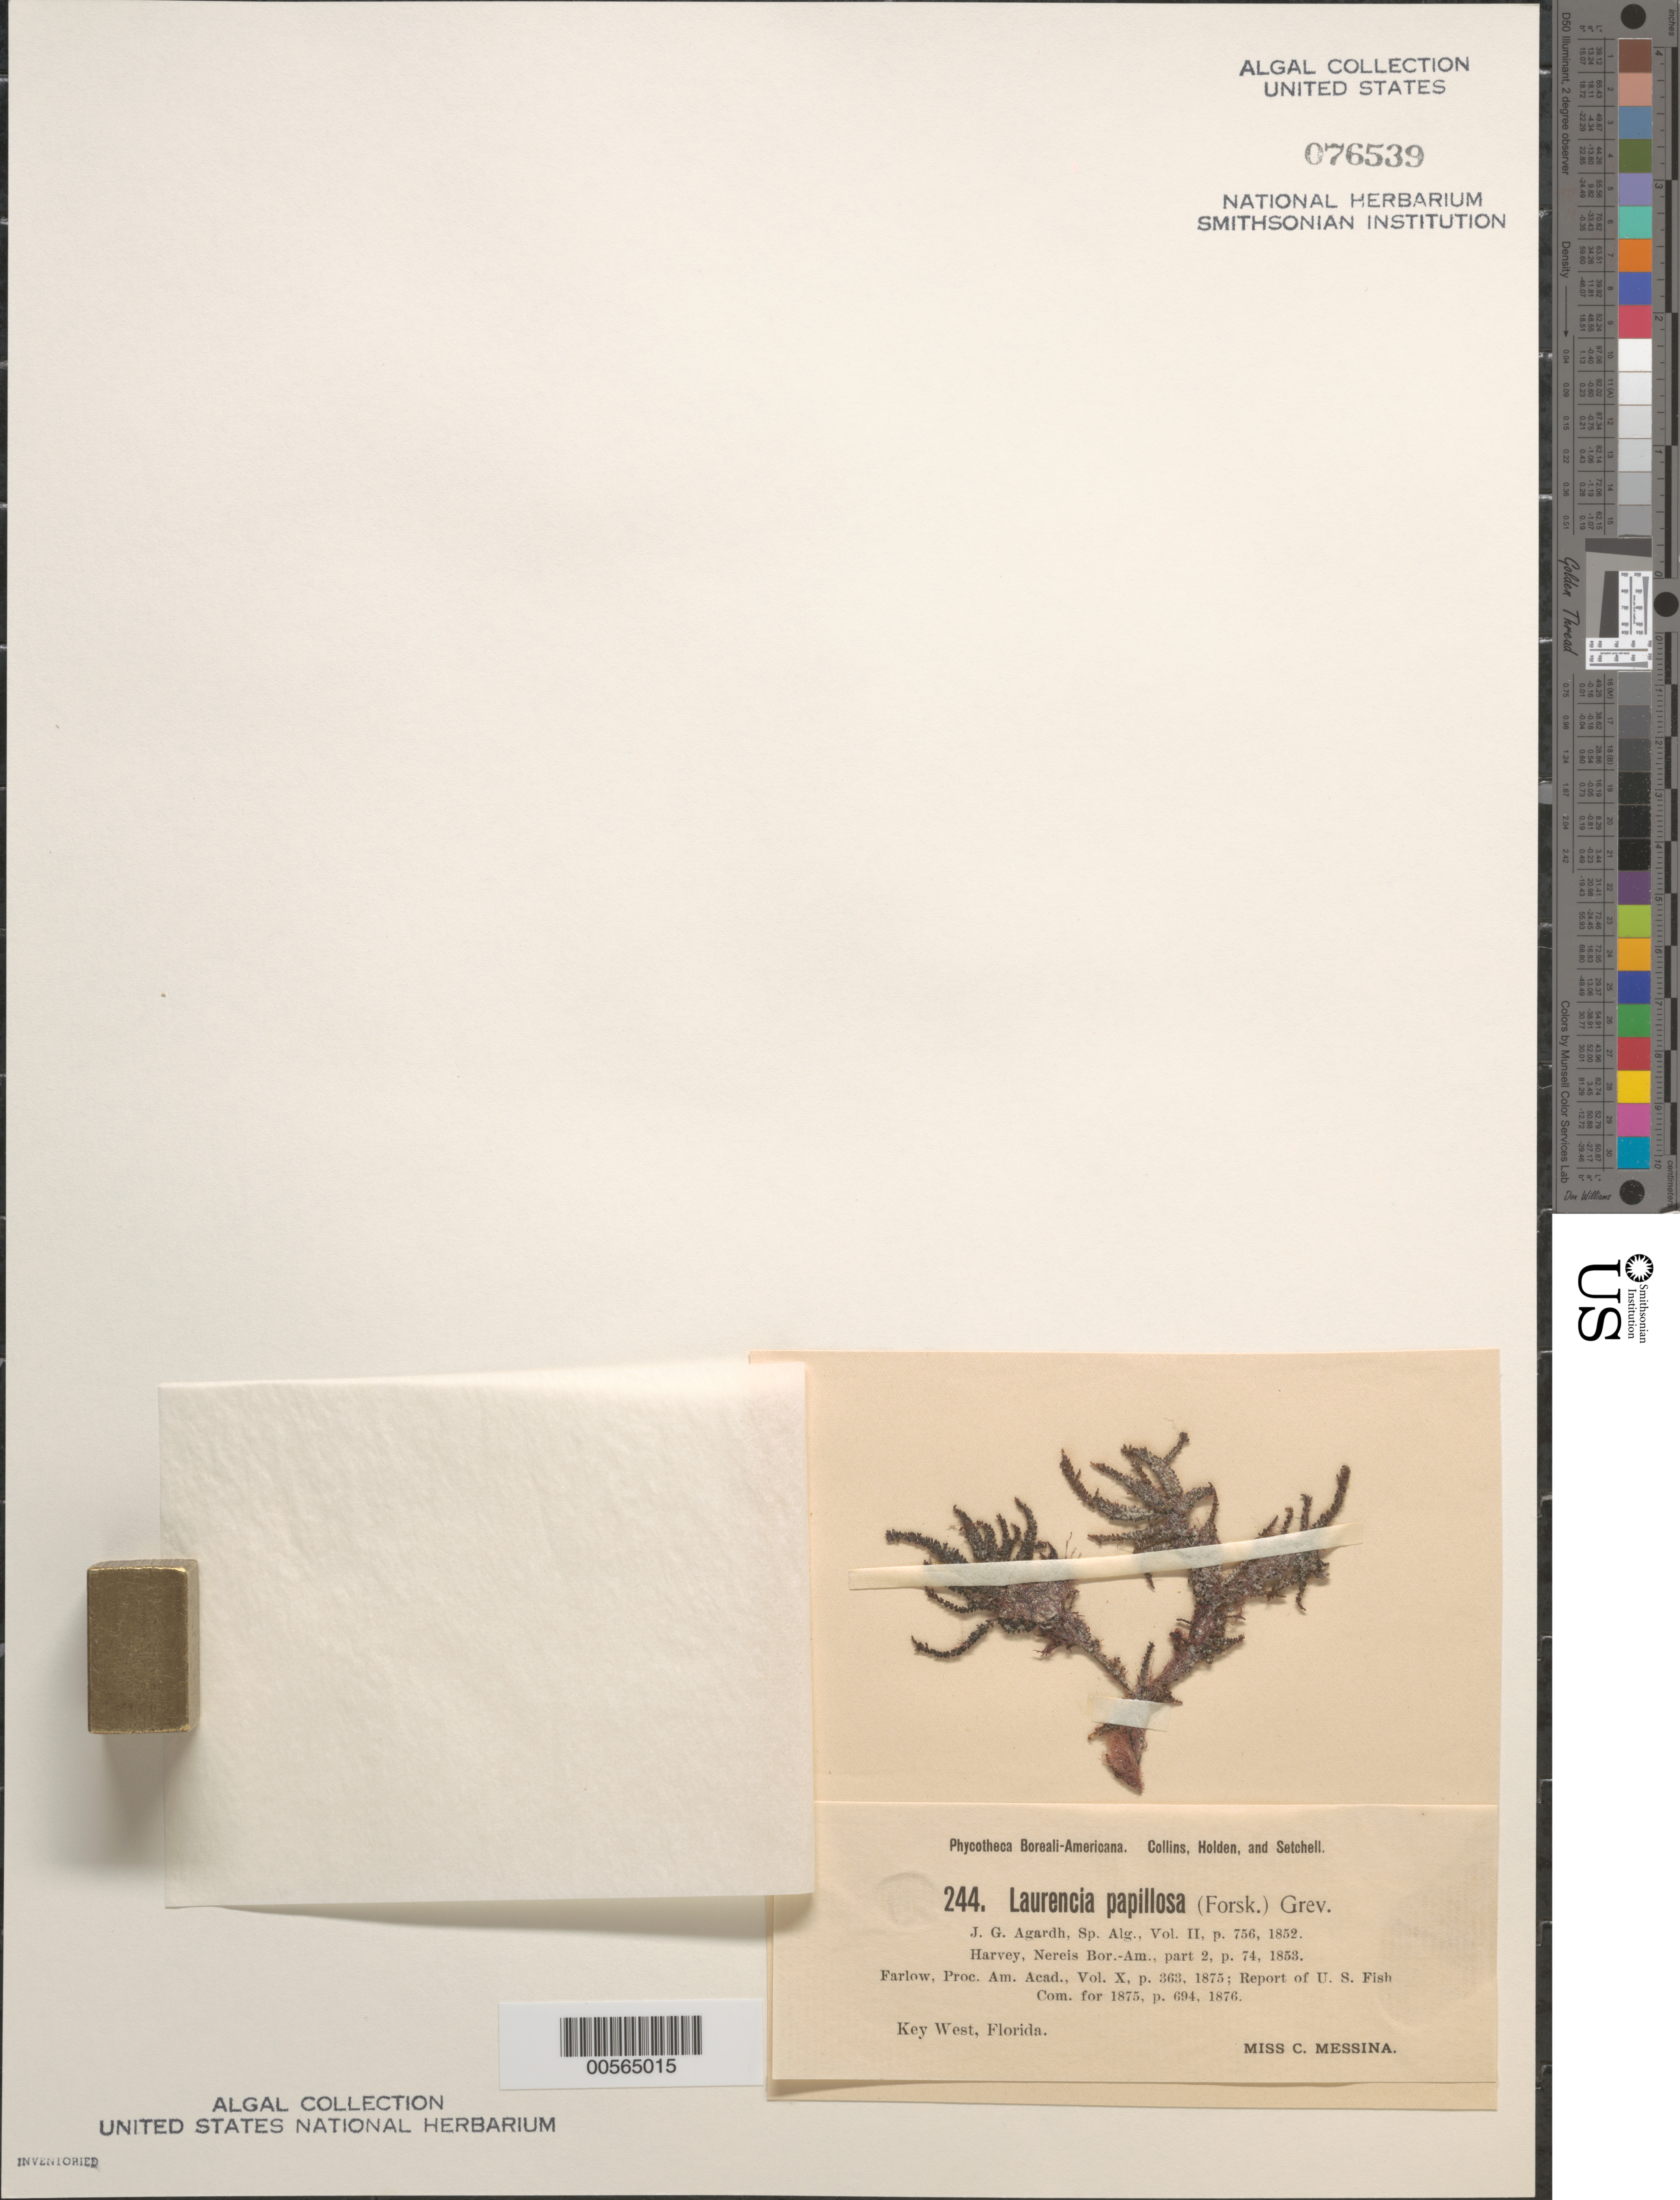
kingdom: Plantae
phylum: Rhodophyta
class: Florideophyceae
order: Ceramiales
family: Rhodomelaceae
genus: Palisada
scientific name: Palisada perforata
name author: (Bory) K.W. Nam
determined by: Algae name updating Project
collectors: C. Messina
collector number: PB-A 244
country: United States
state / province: Florida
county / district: Monroe County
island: Key West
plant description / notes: Collins, Holden & Setchell, Phycotheca Boreali-Americana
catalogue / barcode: US 76539